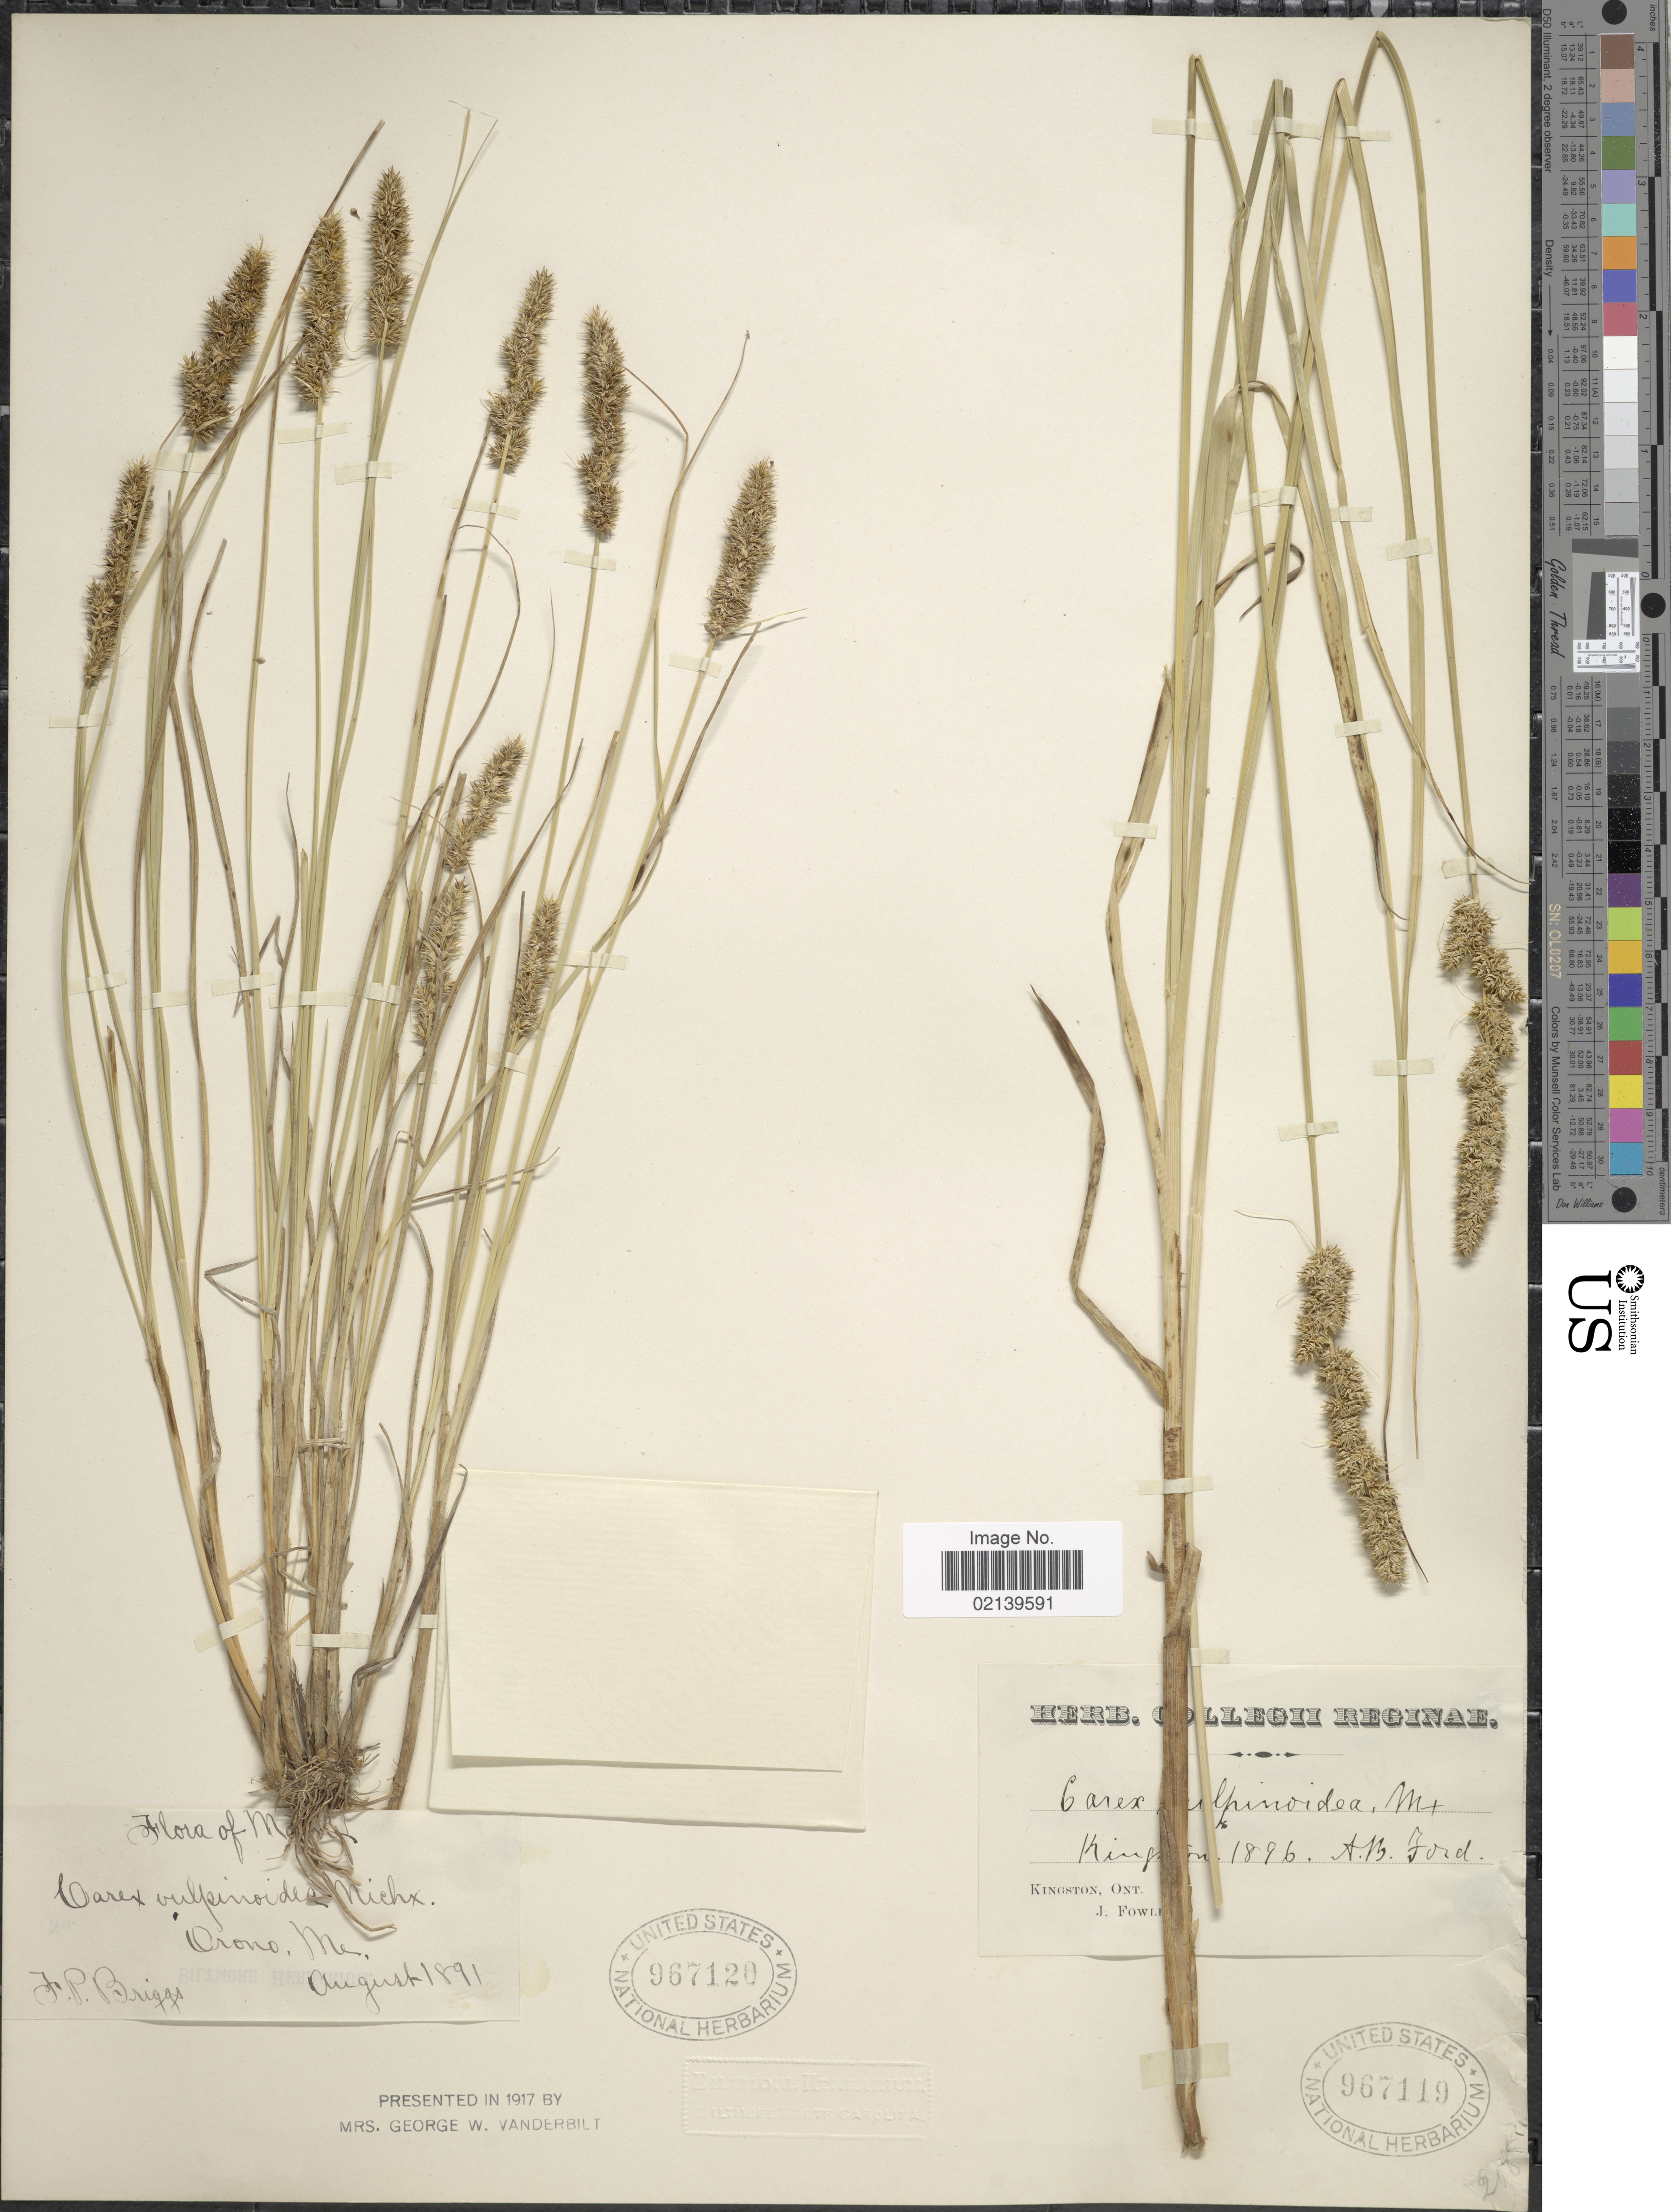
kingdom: Plantae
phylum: Tracheophyta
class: Liliopsida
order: Poales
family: Cyperaceae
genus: Carex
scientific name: Carex vulpinoidea Michx.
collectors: J. P. Fowler & A. Ford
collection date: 1896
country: Canada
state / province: Ontario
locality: Kingston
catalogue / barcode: US 967119-2